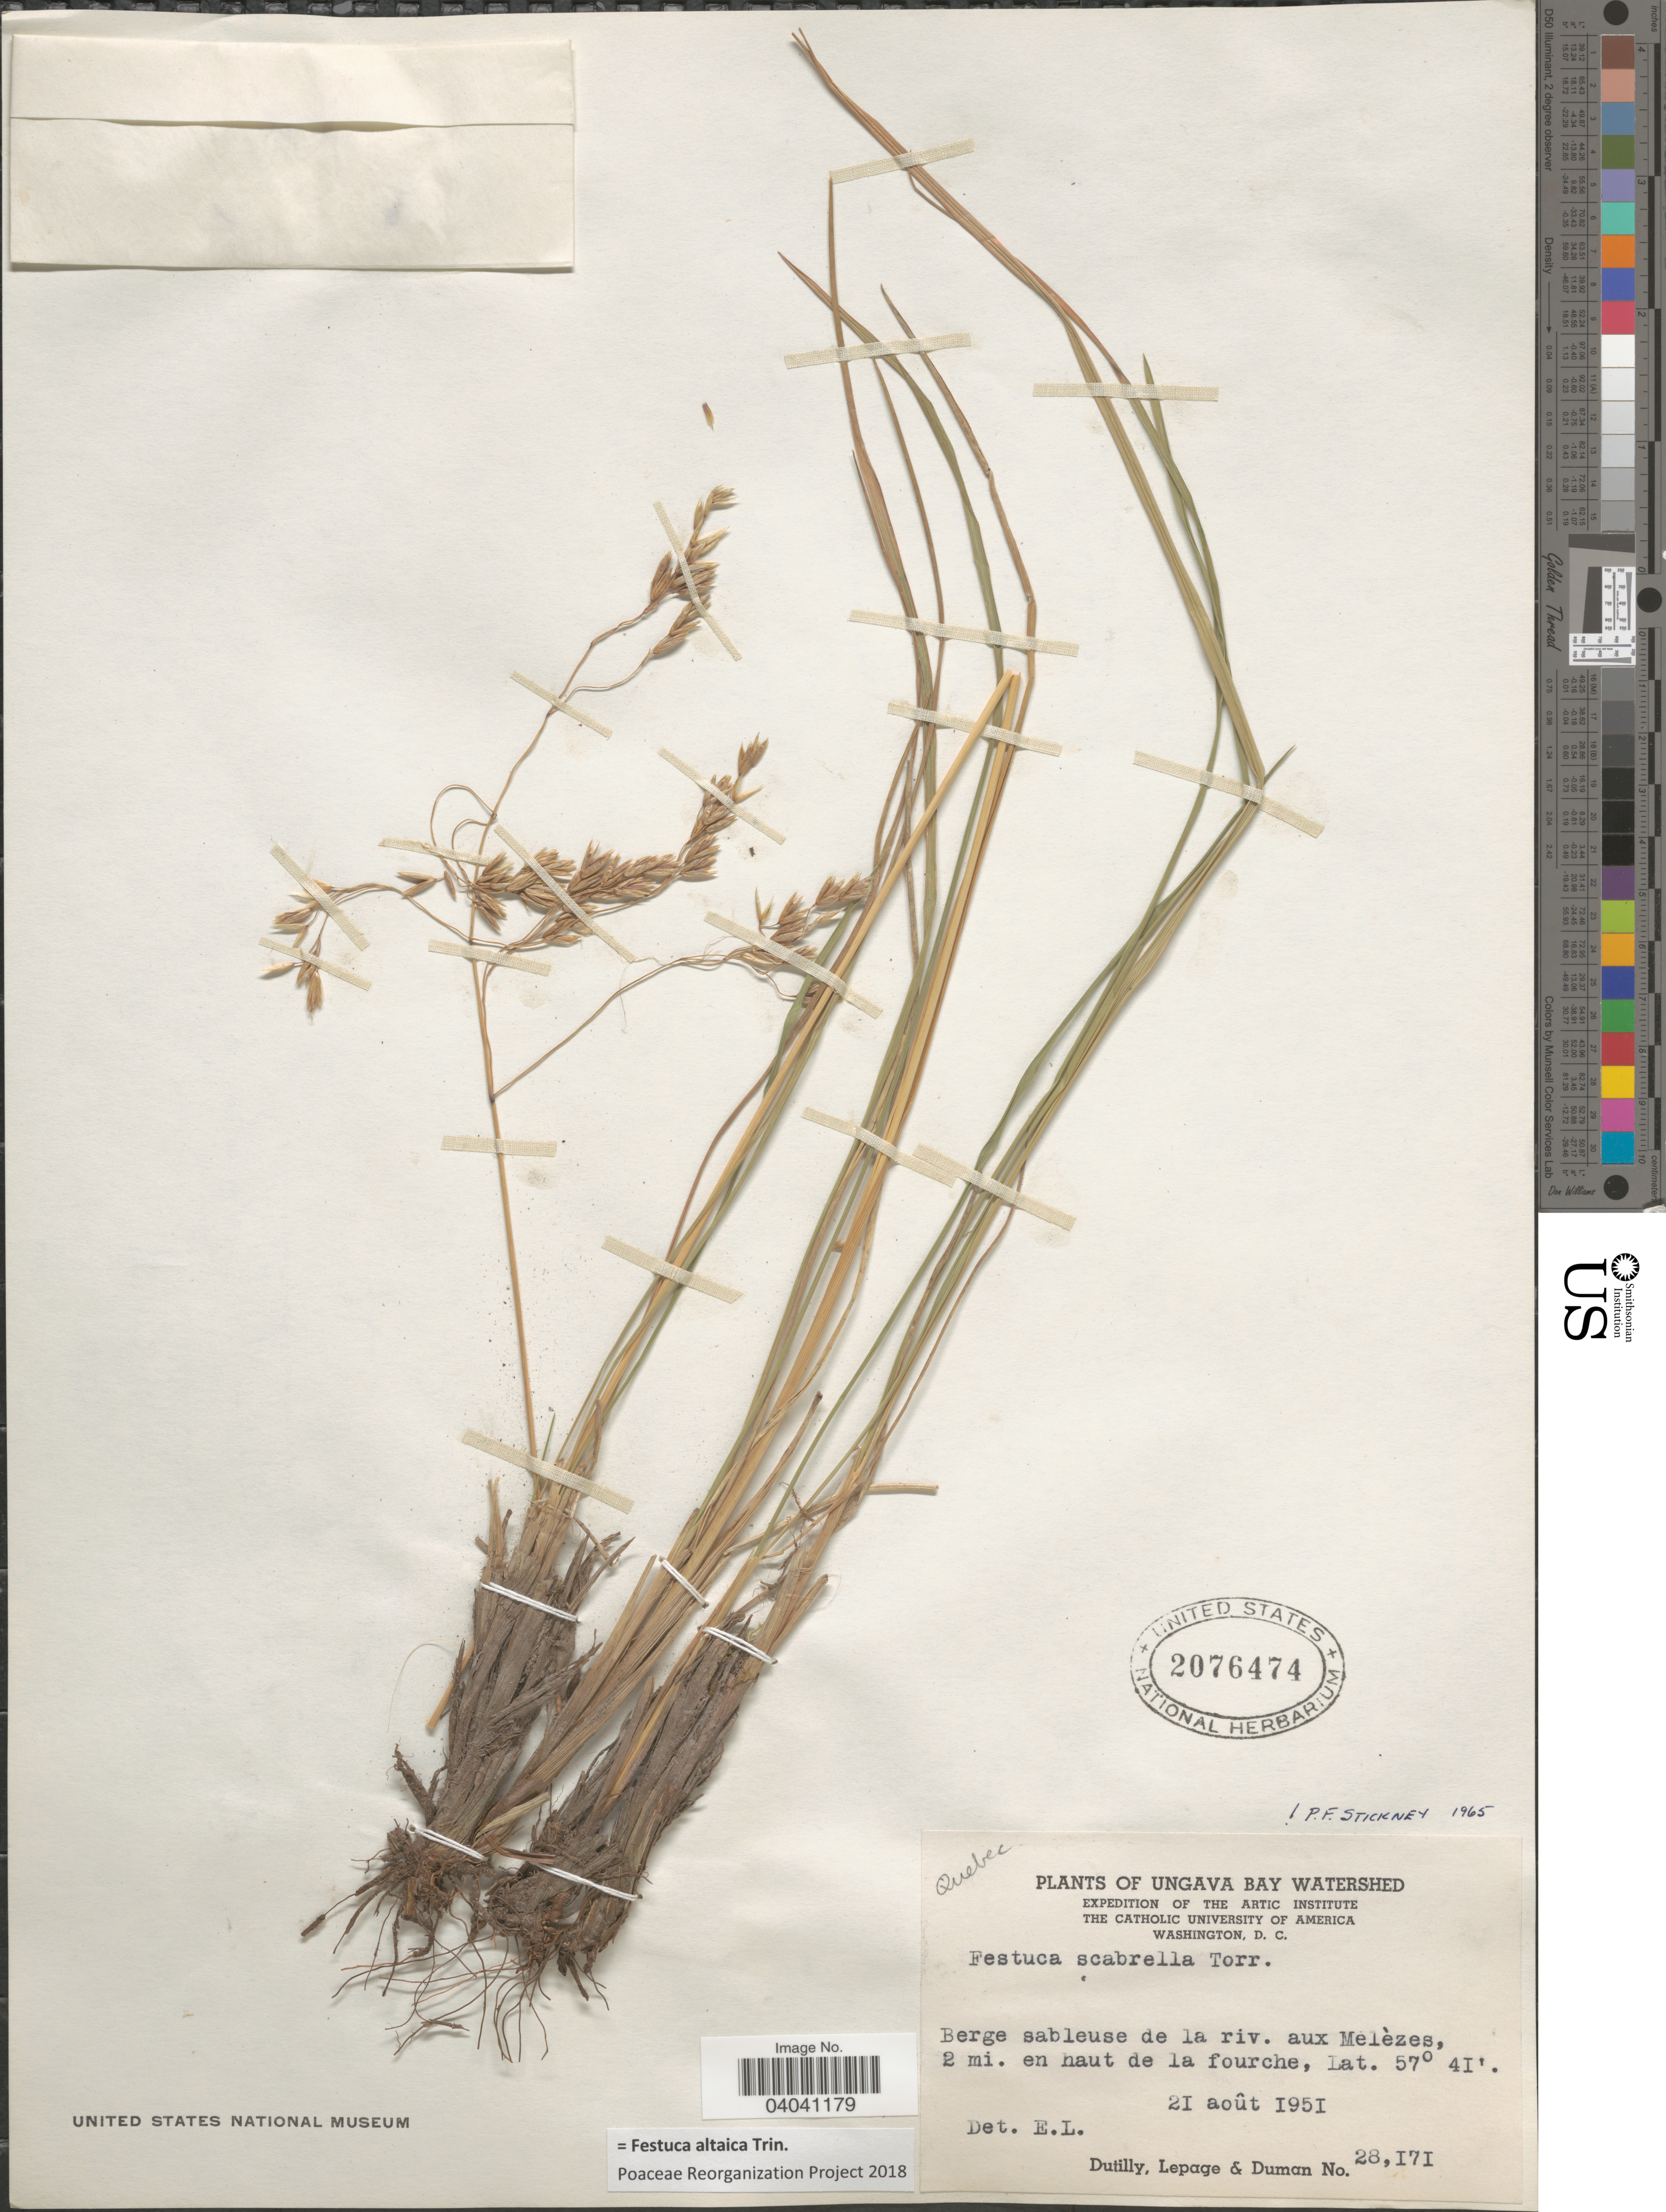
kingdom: Plantae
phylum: Tracheophyta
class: Liliopsida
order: Poales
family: Poaceae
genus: Festuca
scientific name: Festuca altaica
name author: Trin.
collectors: -. Dutilly, -. LePage & -. Duman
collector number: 28171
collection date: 1951-08-21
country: Canada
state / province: Quebec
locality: Ungava Bay Watershed. Berge sableuse de la riv. aux Melèzes, 2 mi. en haut de la fourche.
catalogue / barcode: US 2076474